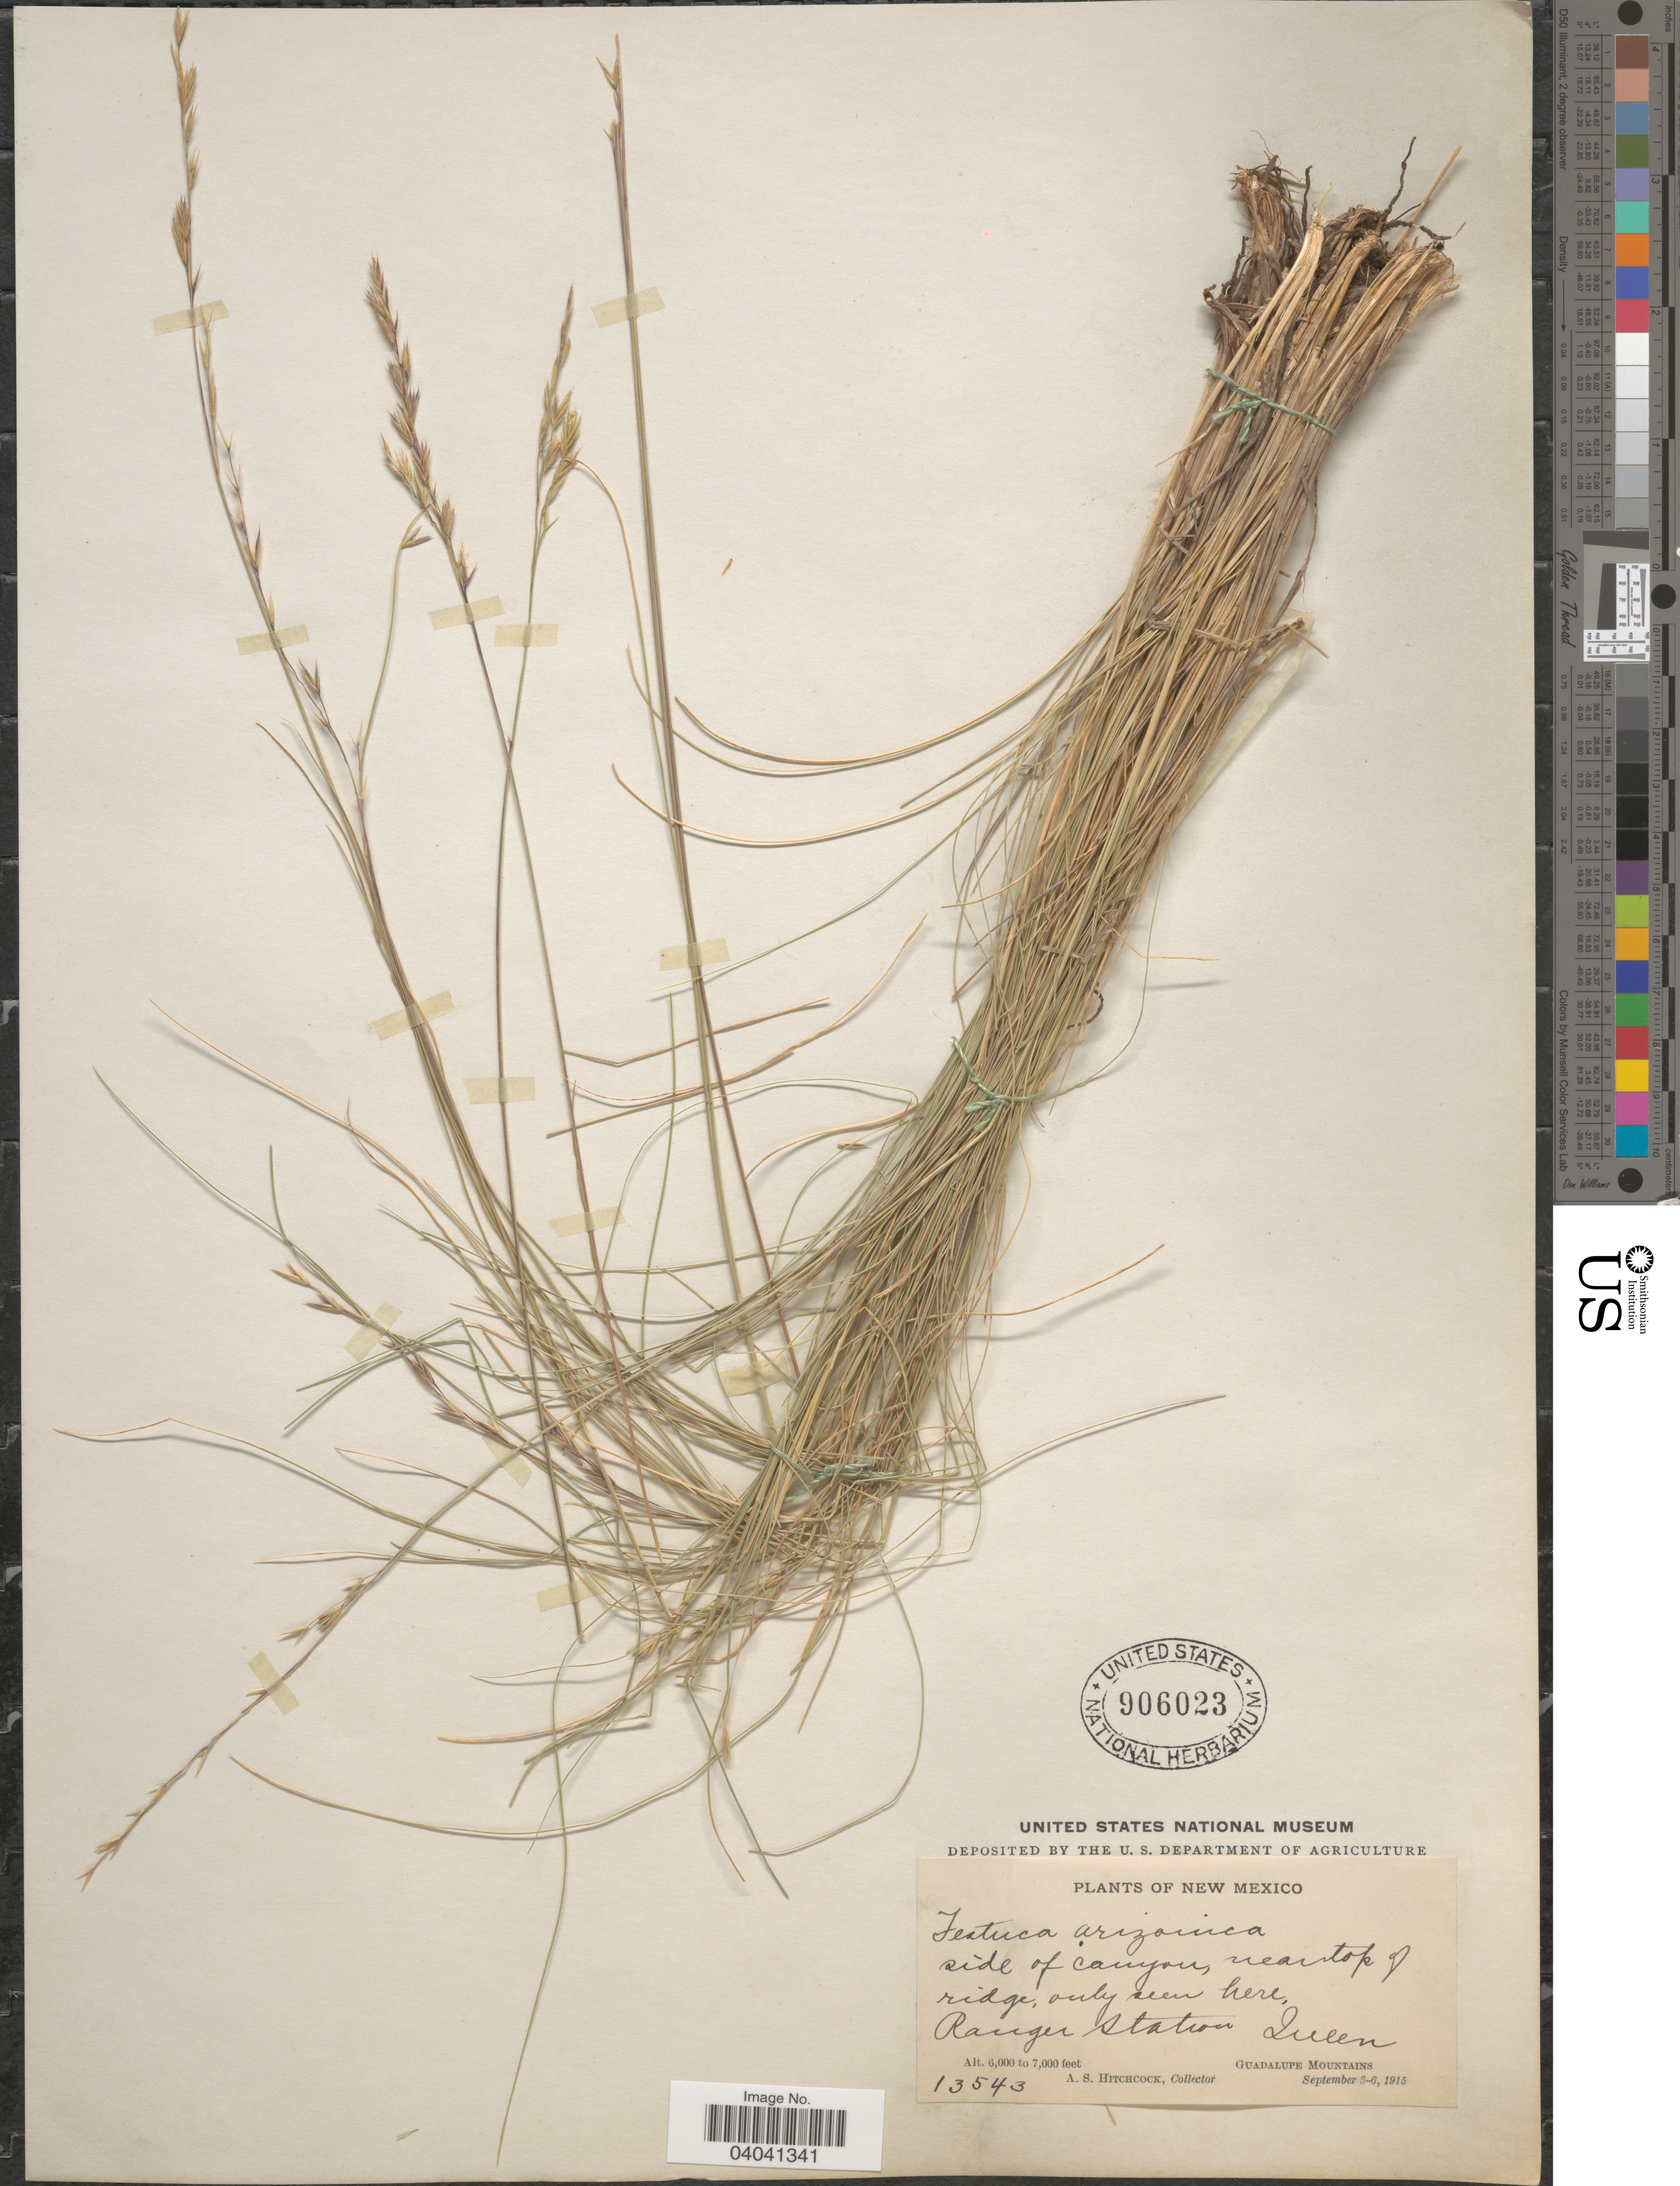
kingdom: Plantae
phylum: Tracheophyta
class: Liliopsida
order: Poales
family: Poaceae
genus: Festuca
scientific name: Festuca arizonica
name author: Vasey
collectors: A. S. Hitchcock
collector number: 13543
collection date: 1915-09-03/1915-09-06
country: United States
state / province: New Mexico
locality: Side of canyon, near top of ridge, Ranger Station Queen. Guadalupe Mountains.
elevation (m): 1829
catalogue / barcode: US 906023